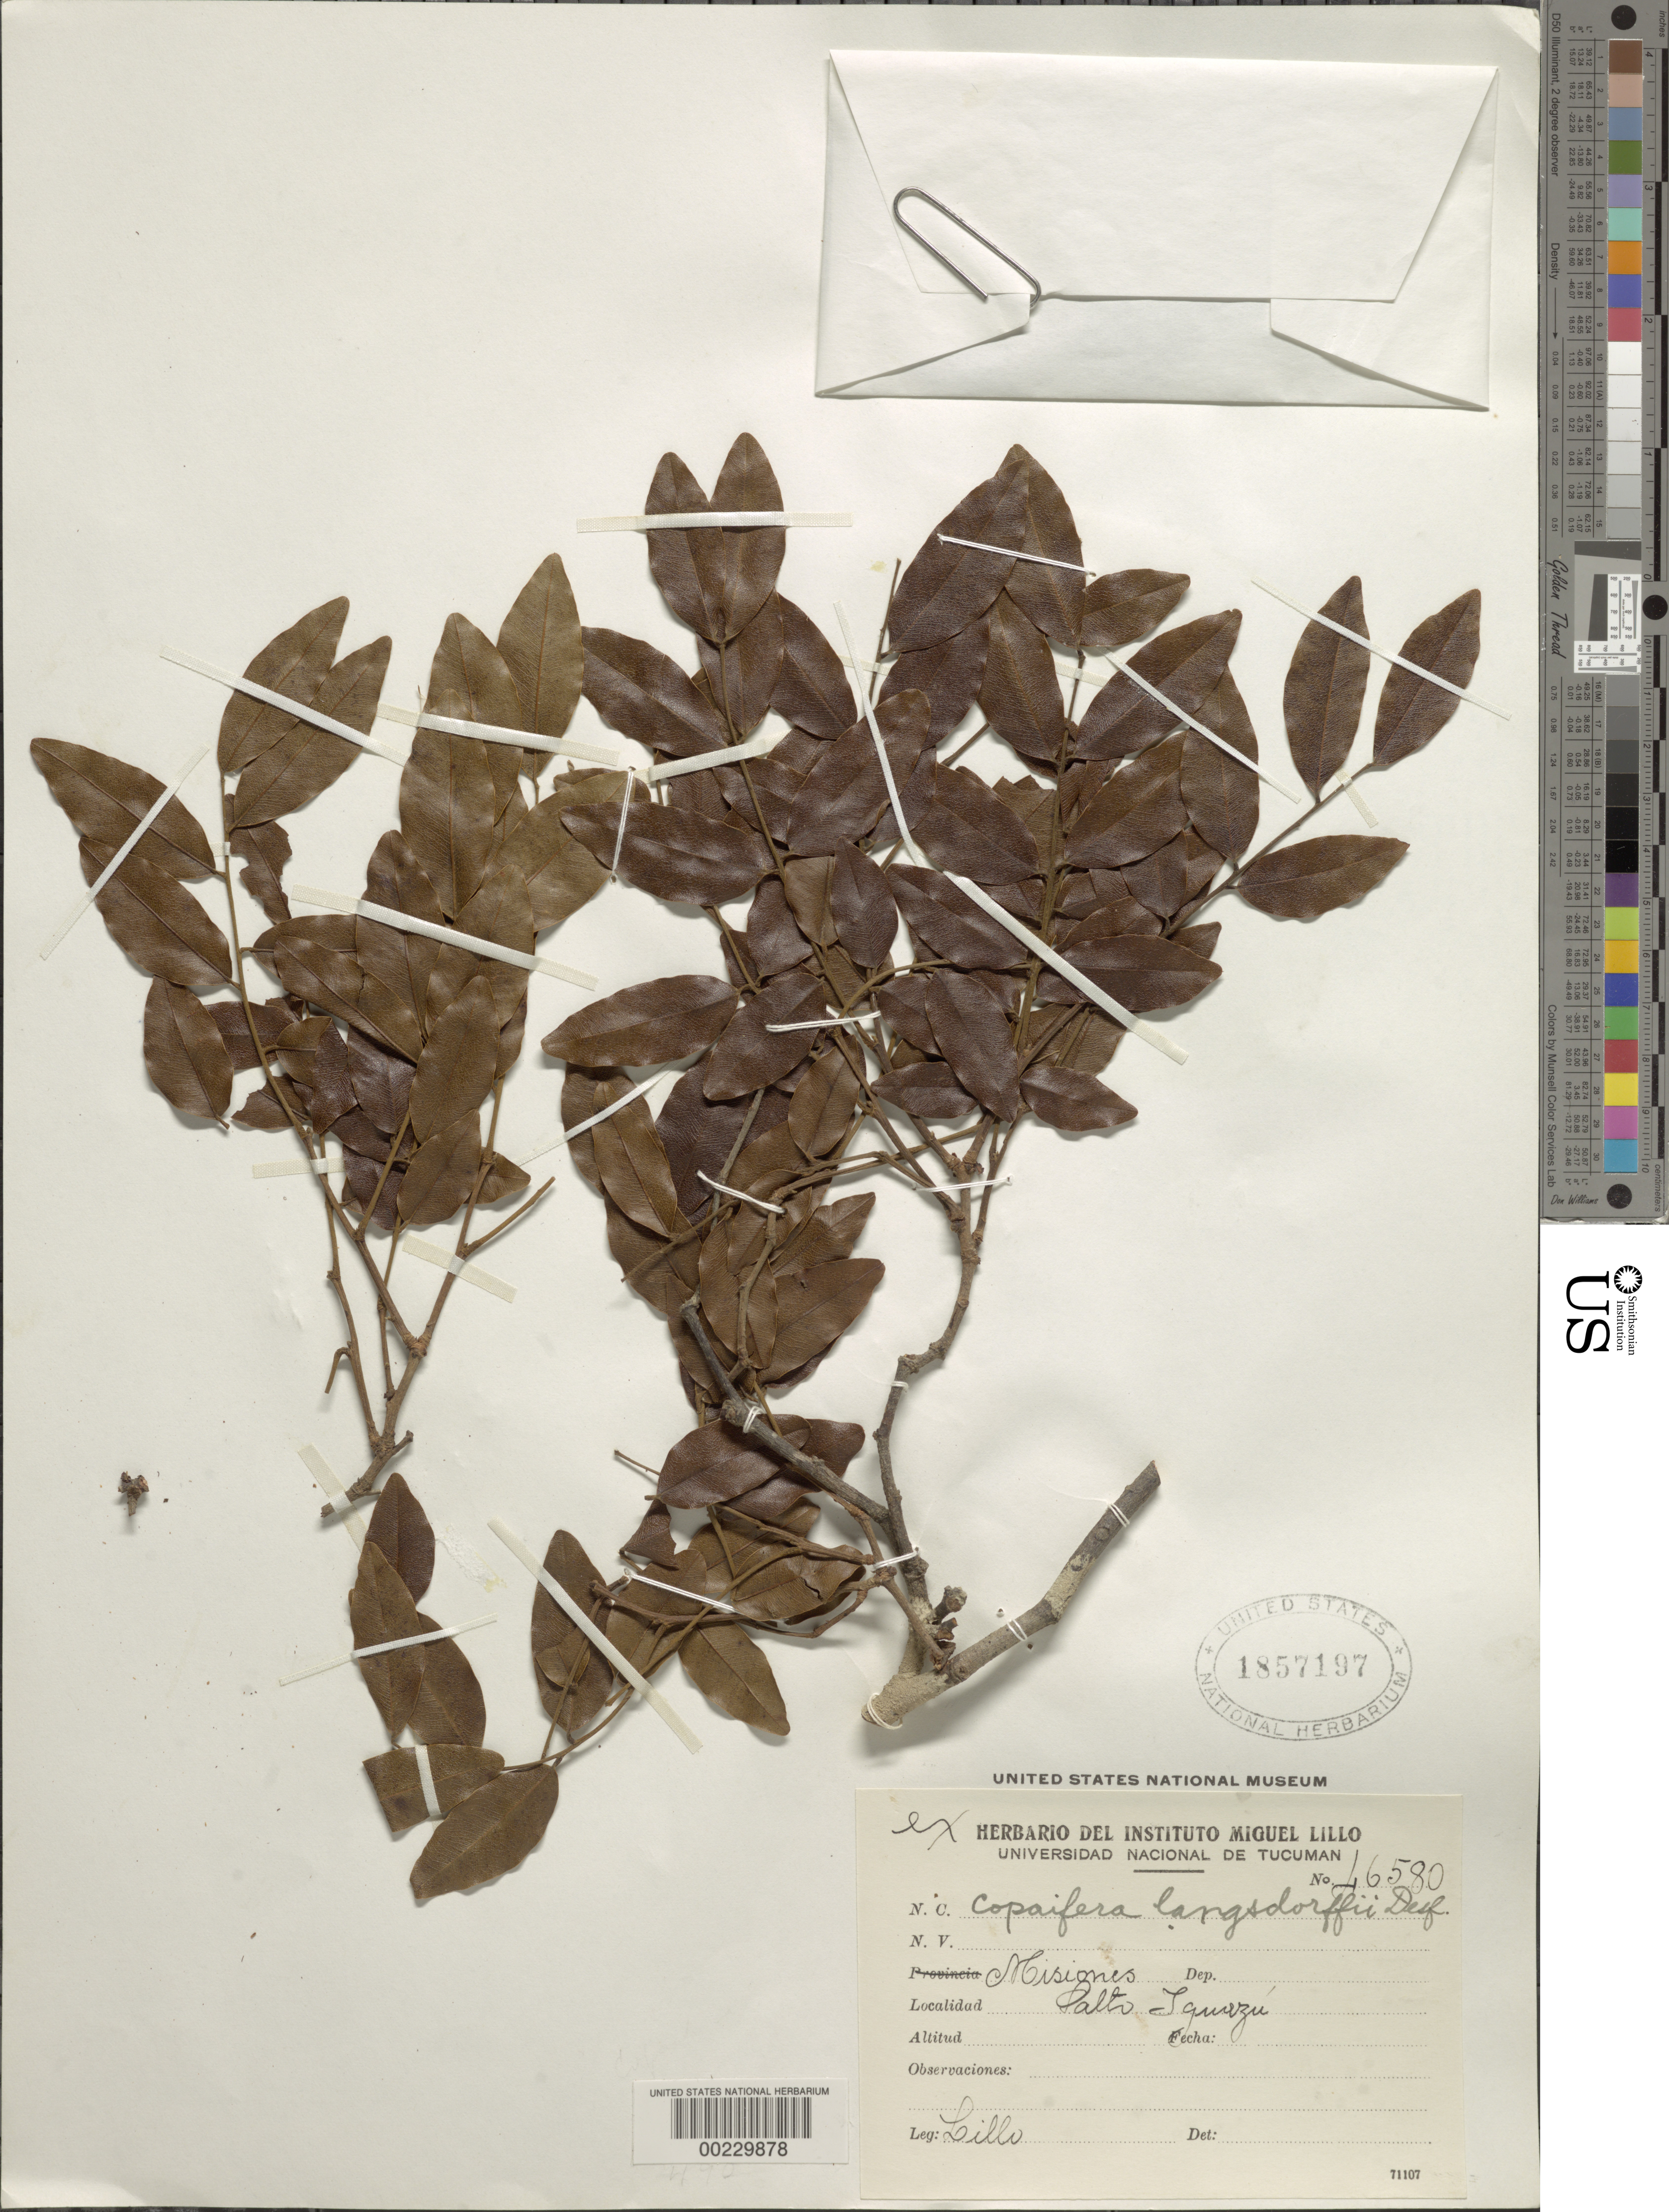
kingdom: Plantae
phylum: Tracheophyta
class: Magnoliopsida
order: Fabales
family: Fabaceae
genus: Copaifera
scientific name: Copaifera langsdorffii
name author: Desf.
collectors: M. Lillo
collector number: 46580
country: Argentina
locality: Misiones, Salto Iquazu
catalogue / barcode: US 1857197